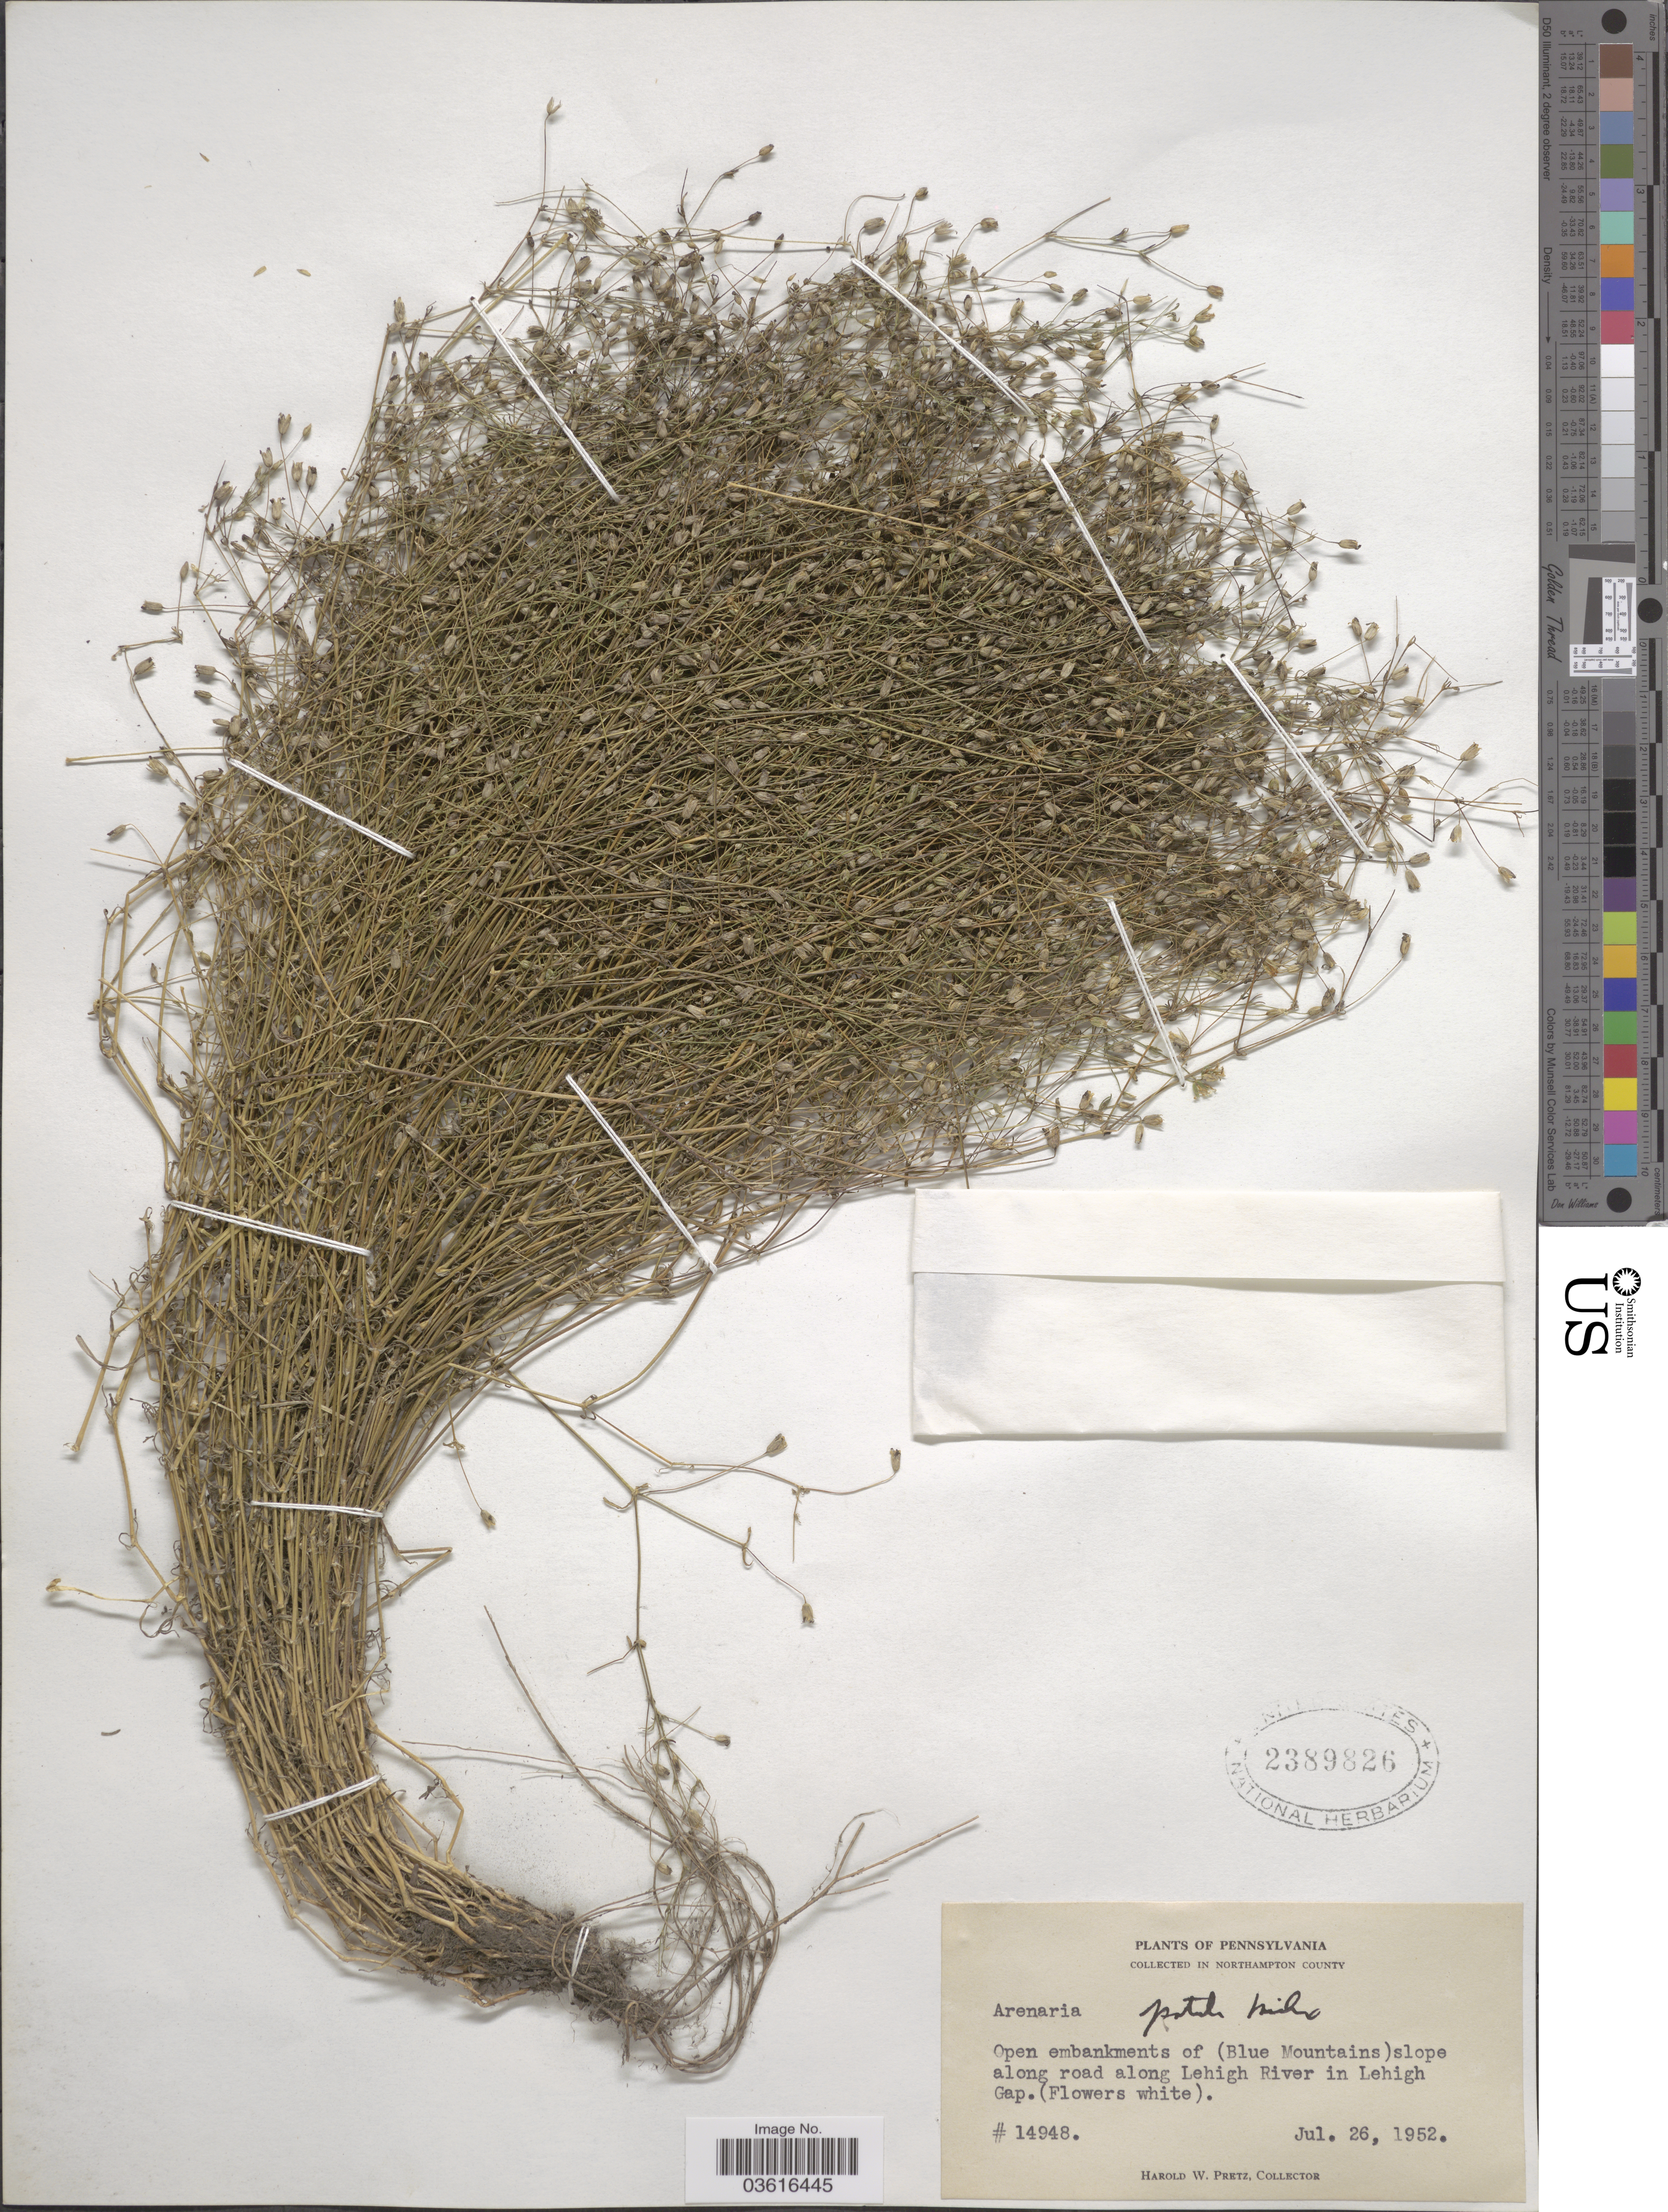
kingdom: Plantae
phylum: Tracheophyta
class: Magnoliopsida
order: Caryophyllales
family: Caryophyllaceae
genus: Minuartia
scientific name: Minuartia patula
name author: (Michx.) Mattf.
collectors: H. W. Pretz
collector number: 14948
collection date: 1952-07-26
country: United States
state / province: Pennsylvania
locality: In Northampton County. Open embankments of (Blue Mountains) slope along road along Lehigh River in Lehigh Gap.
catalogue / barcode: US 2389826